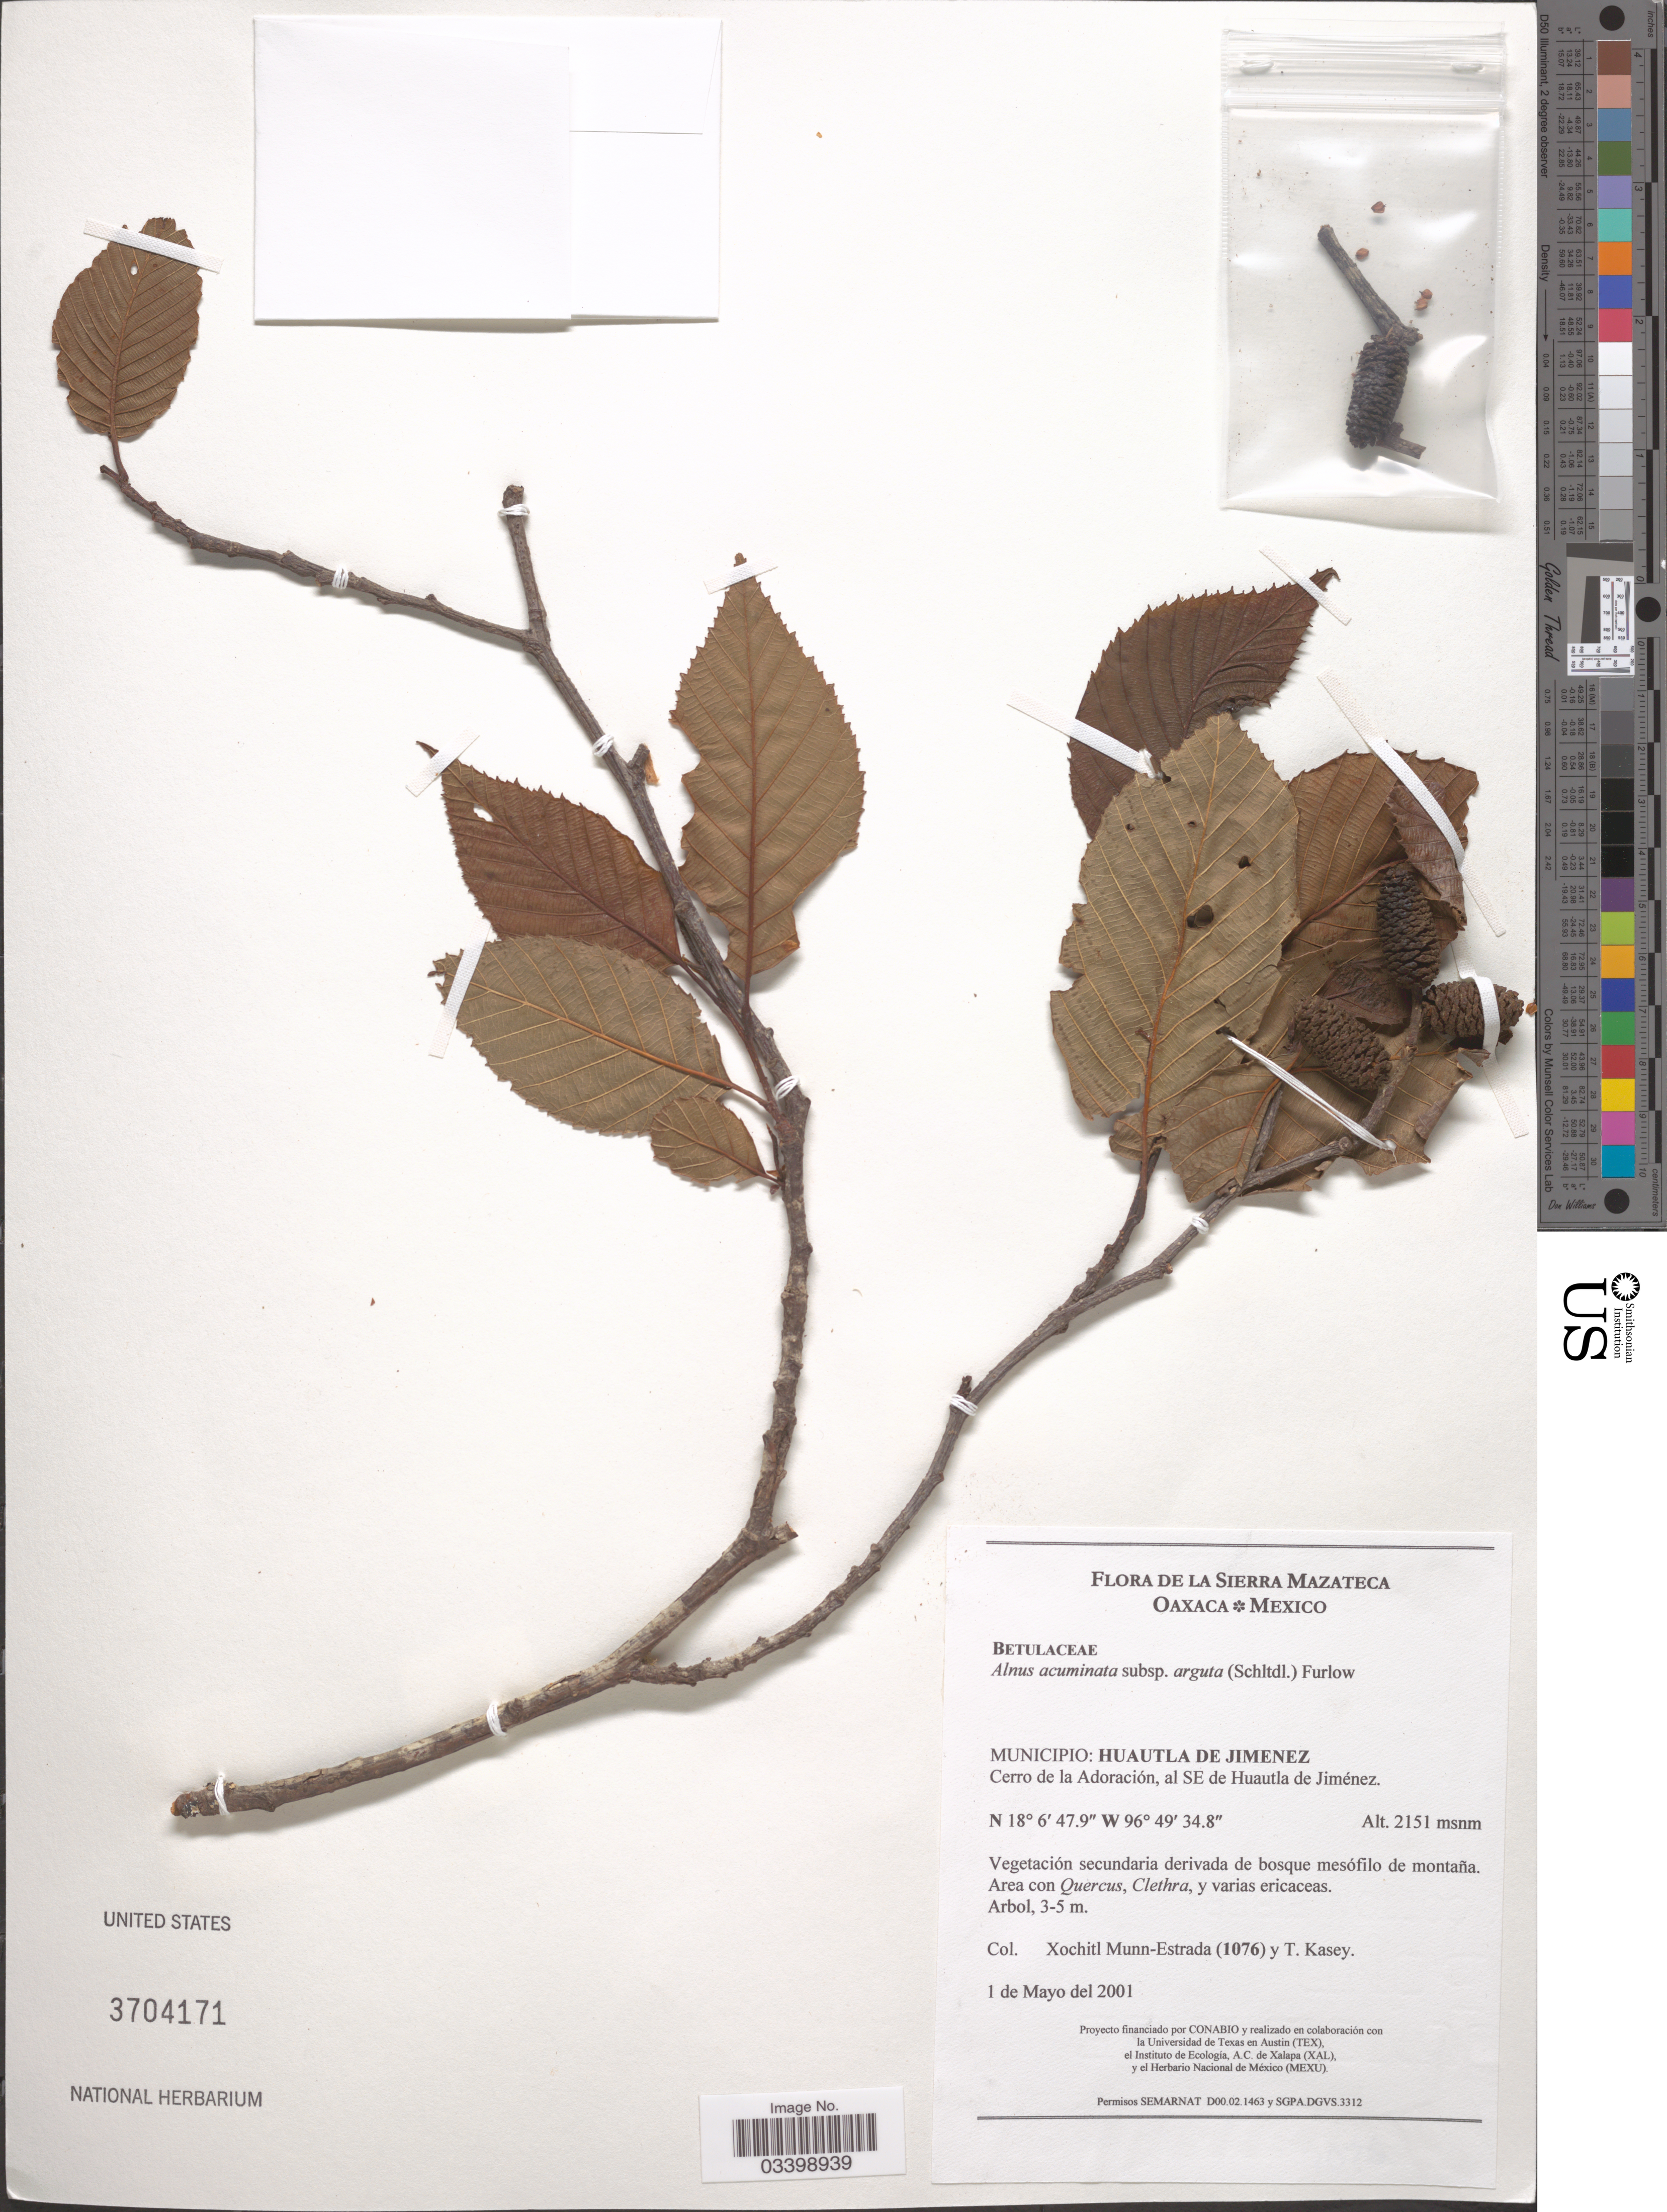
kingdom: Plantae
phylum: Tracheophyta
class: Magnoliopsida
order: Fagales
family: Betulaceae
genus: Alnus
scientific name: Alnus acuminata subsp. arguta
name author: (Schltdl.) Furlow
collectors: X. Munn-Estrada & T. Kasey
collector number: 1076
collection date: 2001-05-01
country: Mexico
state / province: Oaxaca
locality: La Sierra Mazateca. Municipio: Huautla de Jimenez. Cerro de la Adoración, al SE de Huautla de Jiménez.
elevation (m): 2151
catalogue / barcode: US 3704171